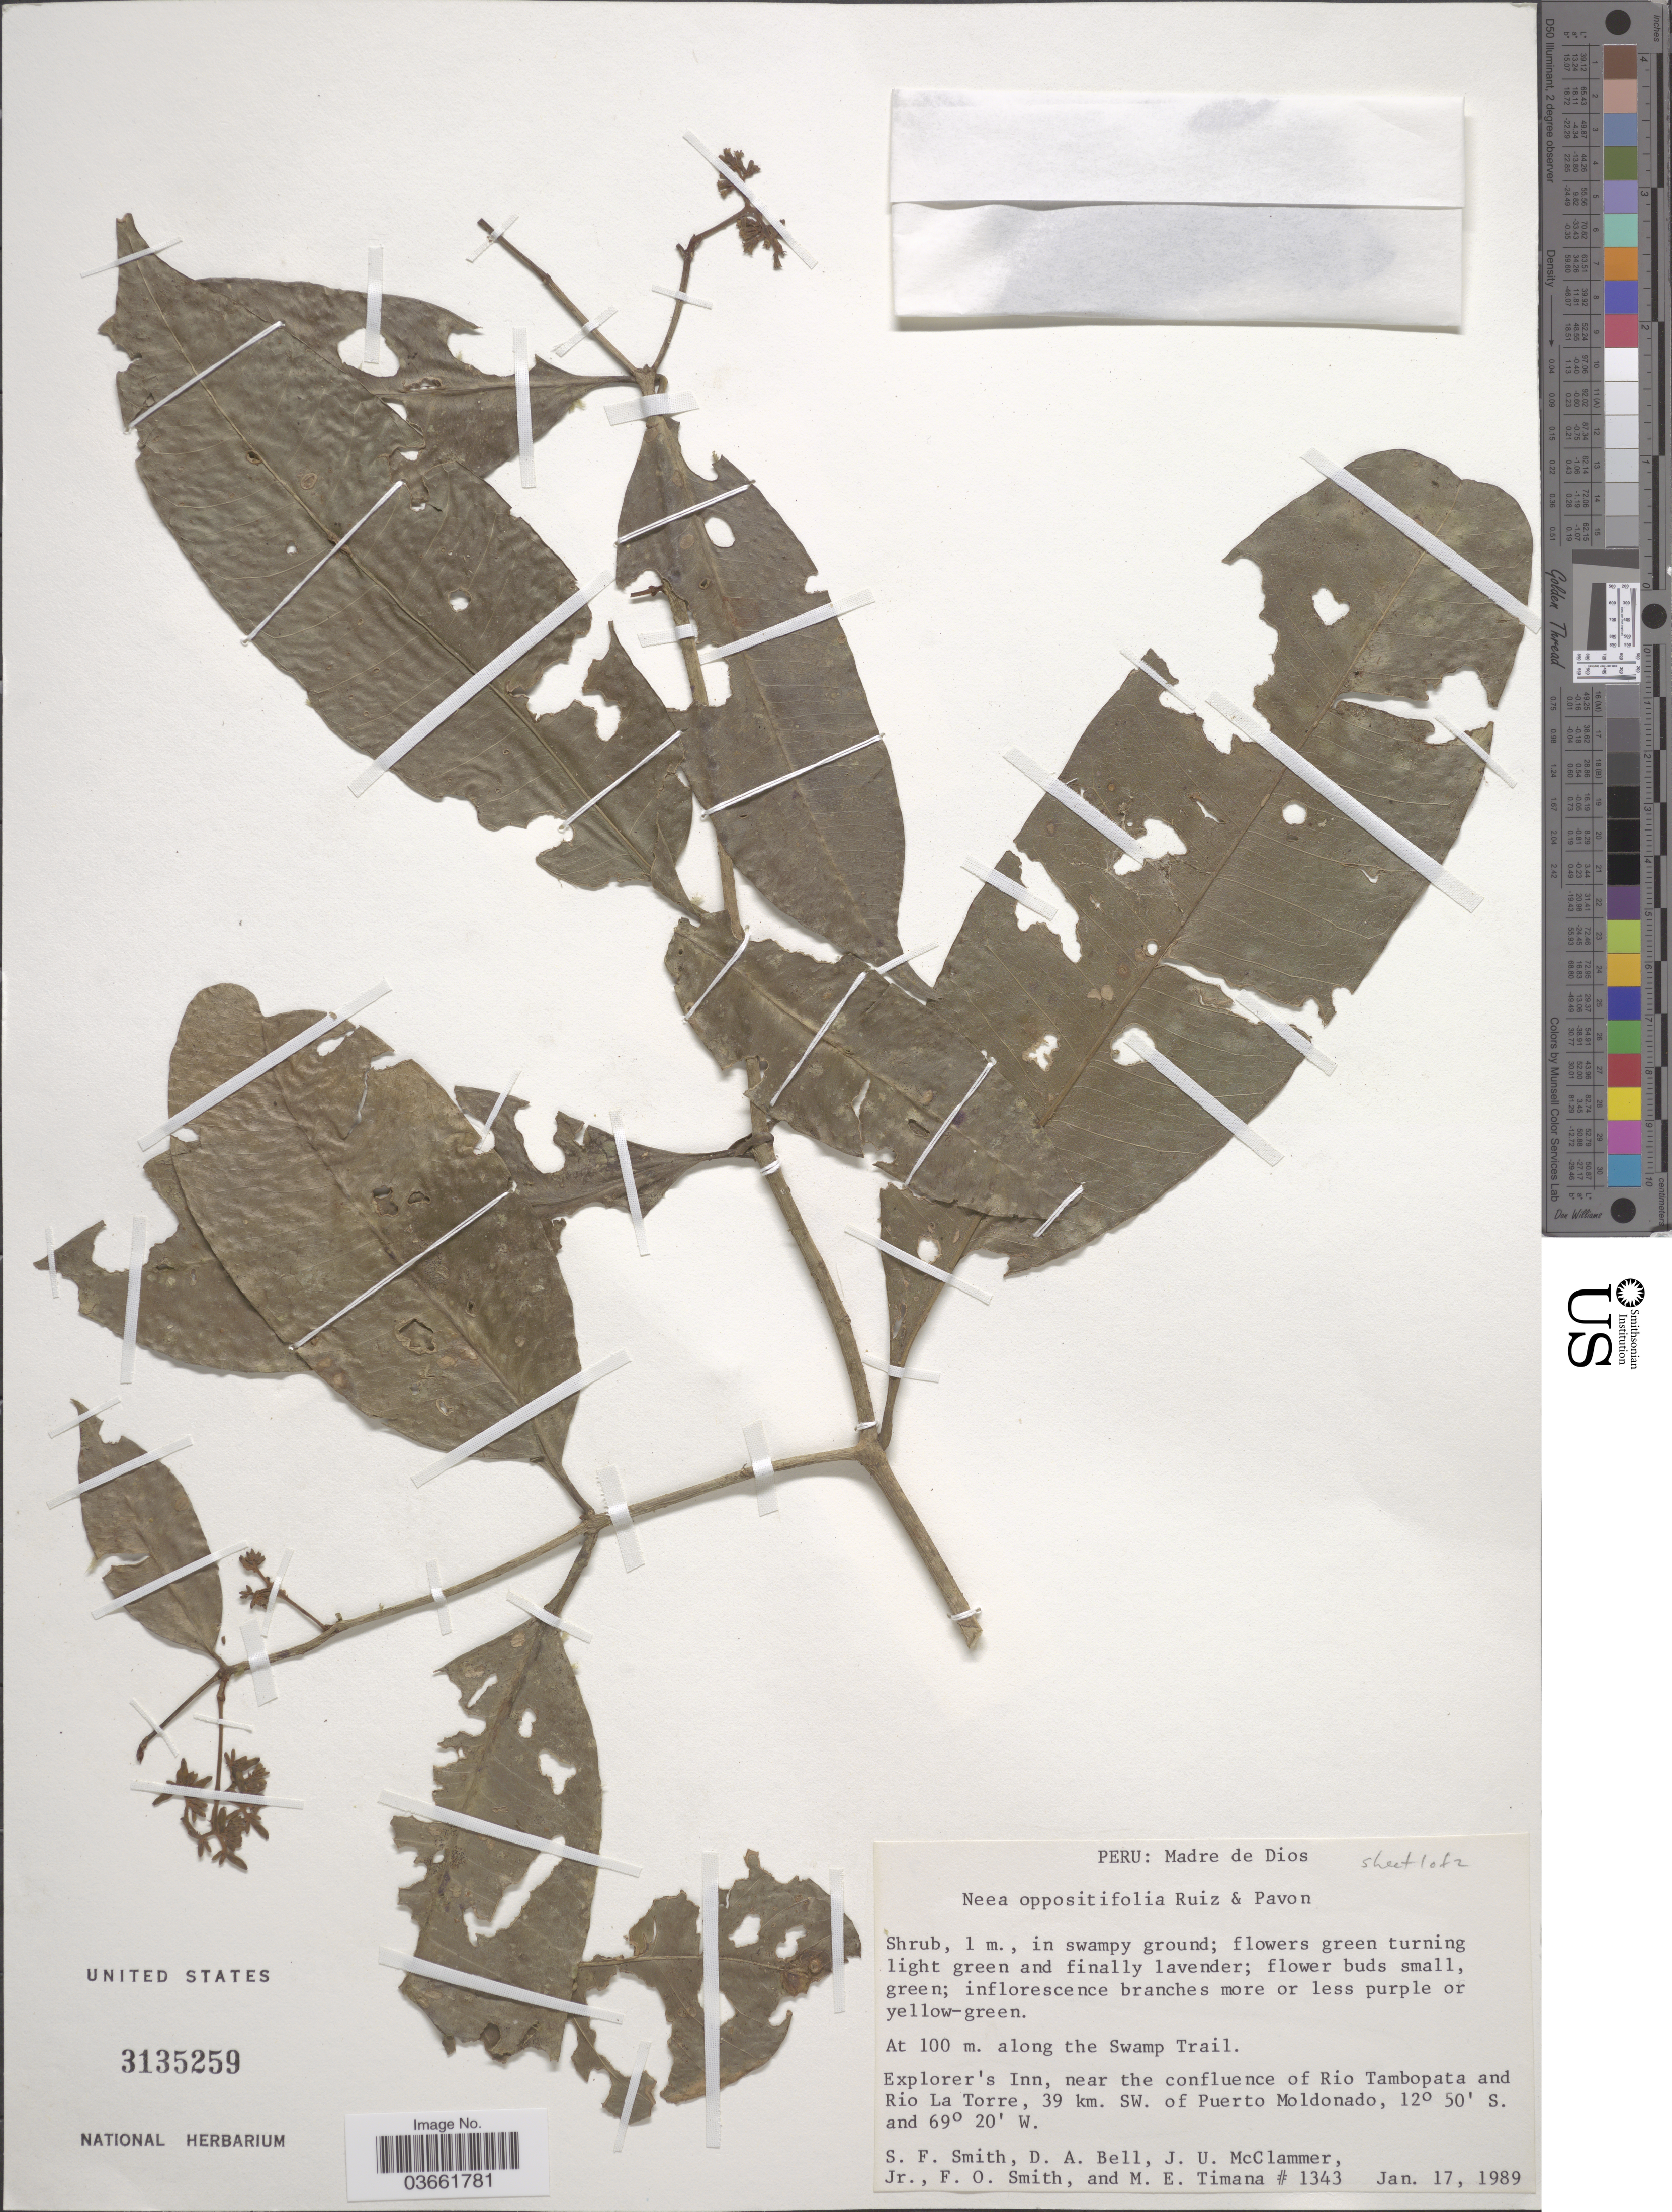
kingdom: Plantae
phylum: Tracheophyta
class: Magnoliopsida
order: Caryophyllales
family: Nyctaginaceae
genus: Neea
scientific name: Neea oppositifolia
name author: Ruiz & Pav.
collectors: S.F. Smith, D. A. Bell, J. McClammer Jr. & F. Smith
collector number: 1343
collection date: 1989-01-17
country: Peru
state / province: Madre de Dios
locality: Along the Swamp Trail. Explorer's Inn, near the confluence of Rio Tambopata and Rio La Torre, 39 km. SW. of Puerto Moldonado.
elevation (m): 100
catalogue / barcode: US 3135259